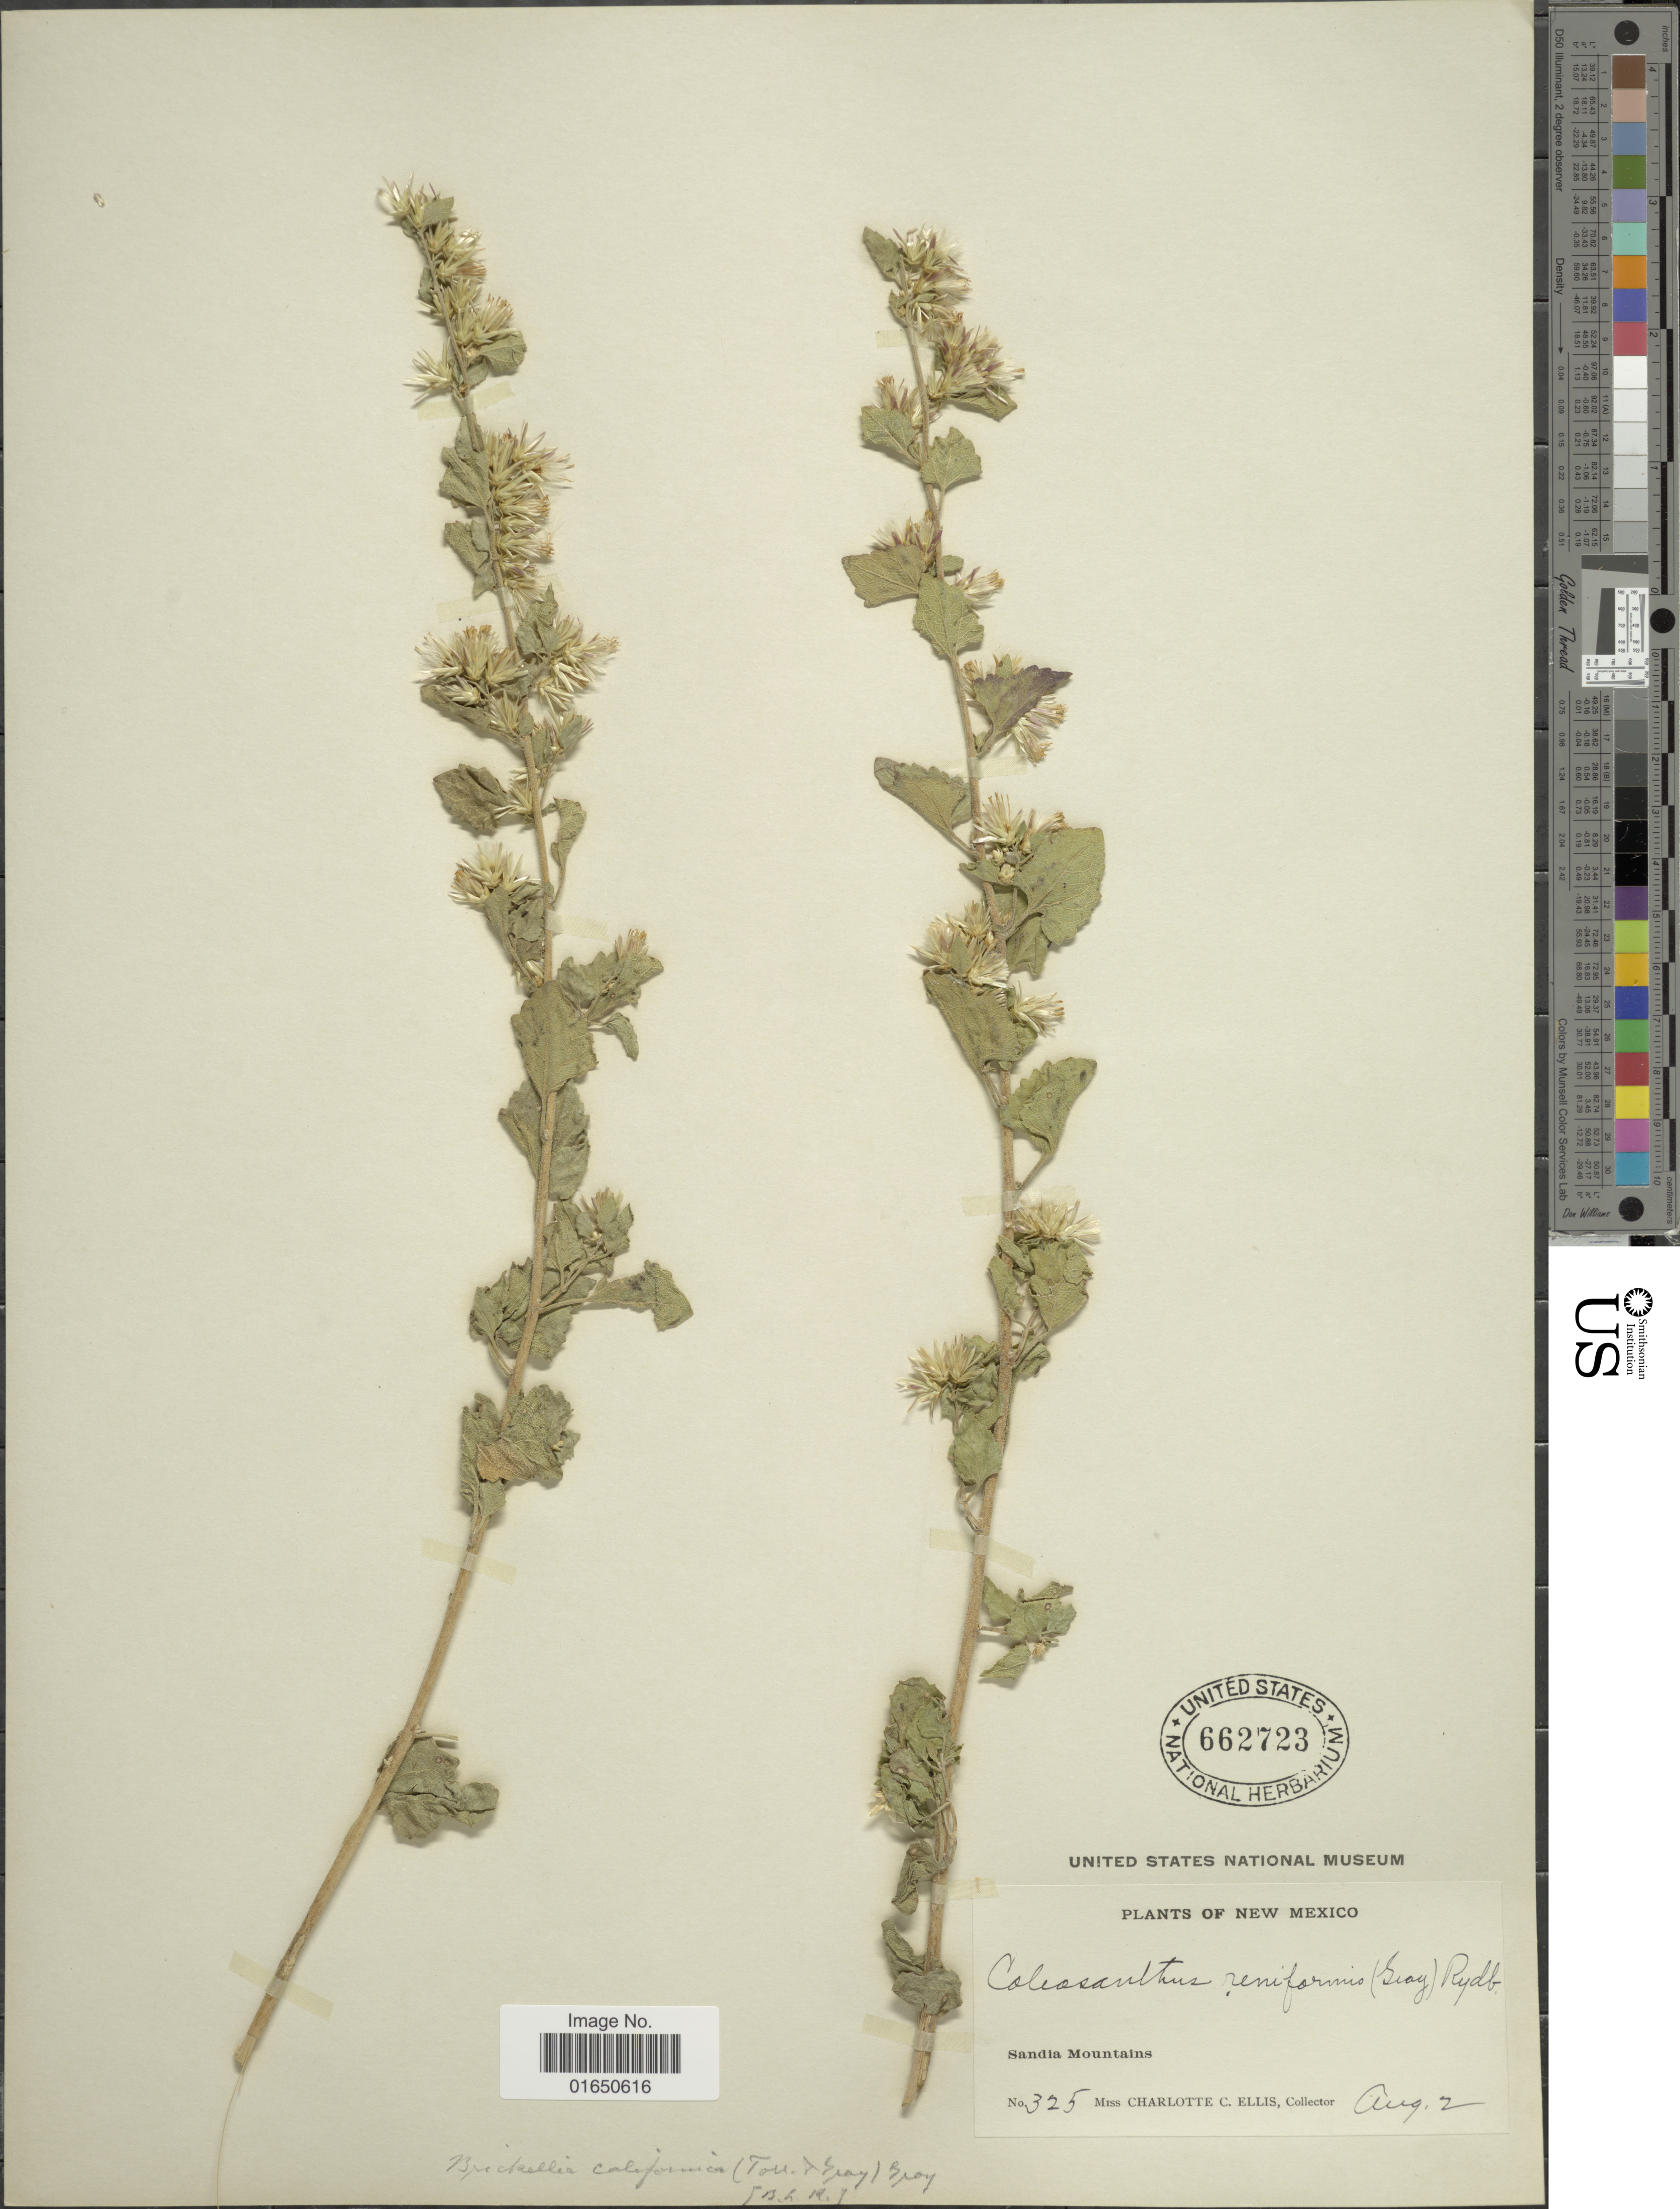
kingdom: Plantae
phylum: Tracheophyta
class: Magnoliopsida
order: Asterales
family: Asteraceae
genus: Brickellia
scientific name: Brickellia californica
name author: (Torr. & A. Gray) A. Gray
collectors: C. C. Ellis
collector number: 325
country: United States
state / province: New Mexico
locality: Sandia Mountains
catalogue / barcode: US 662723